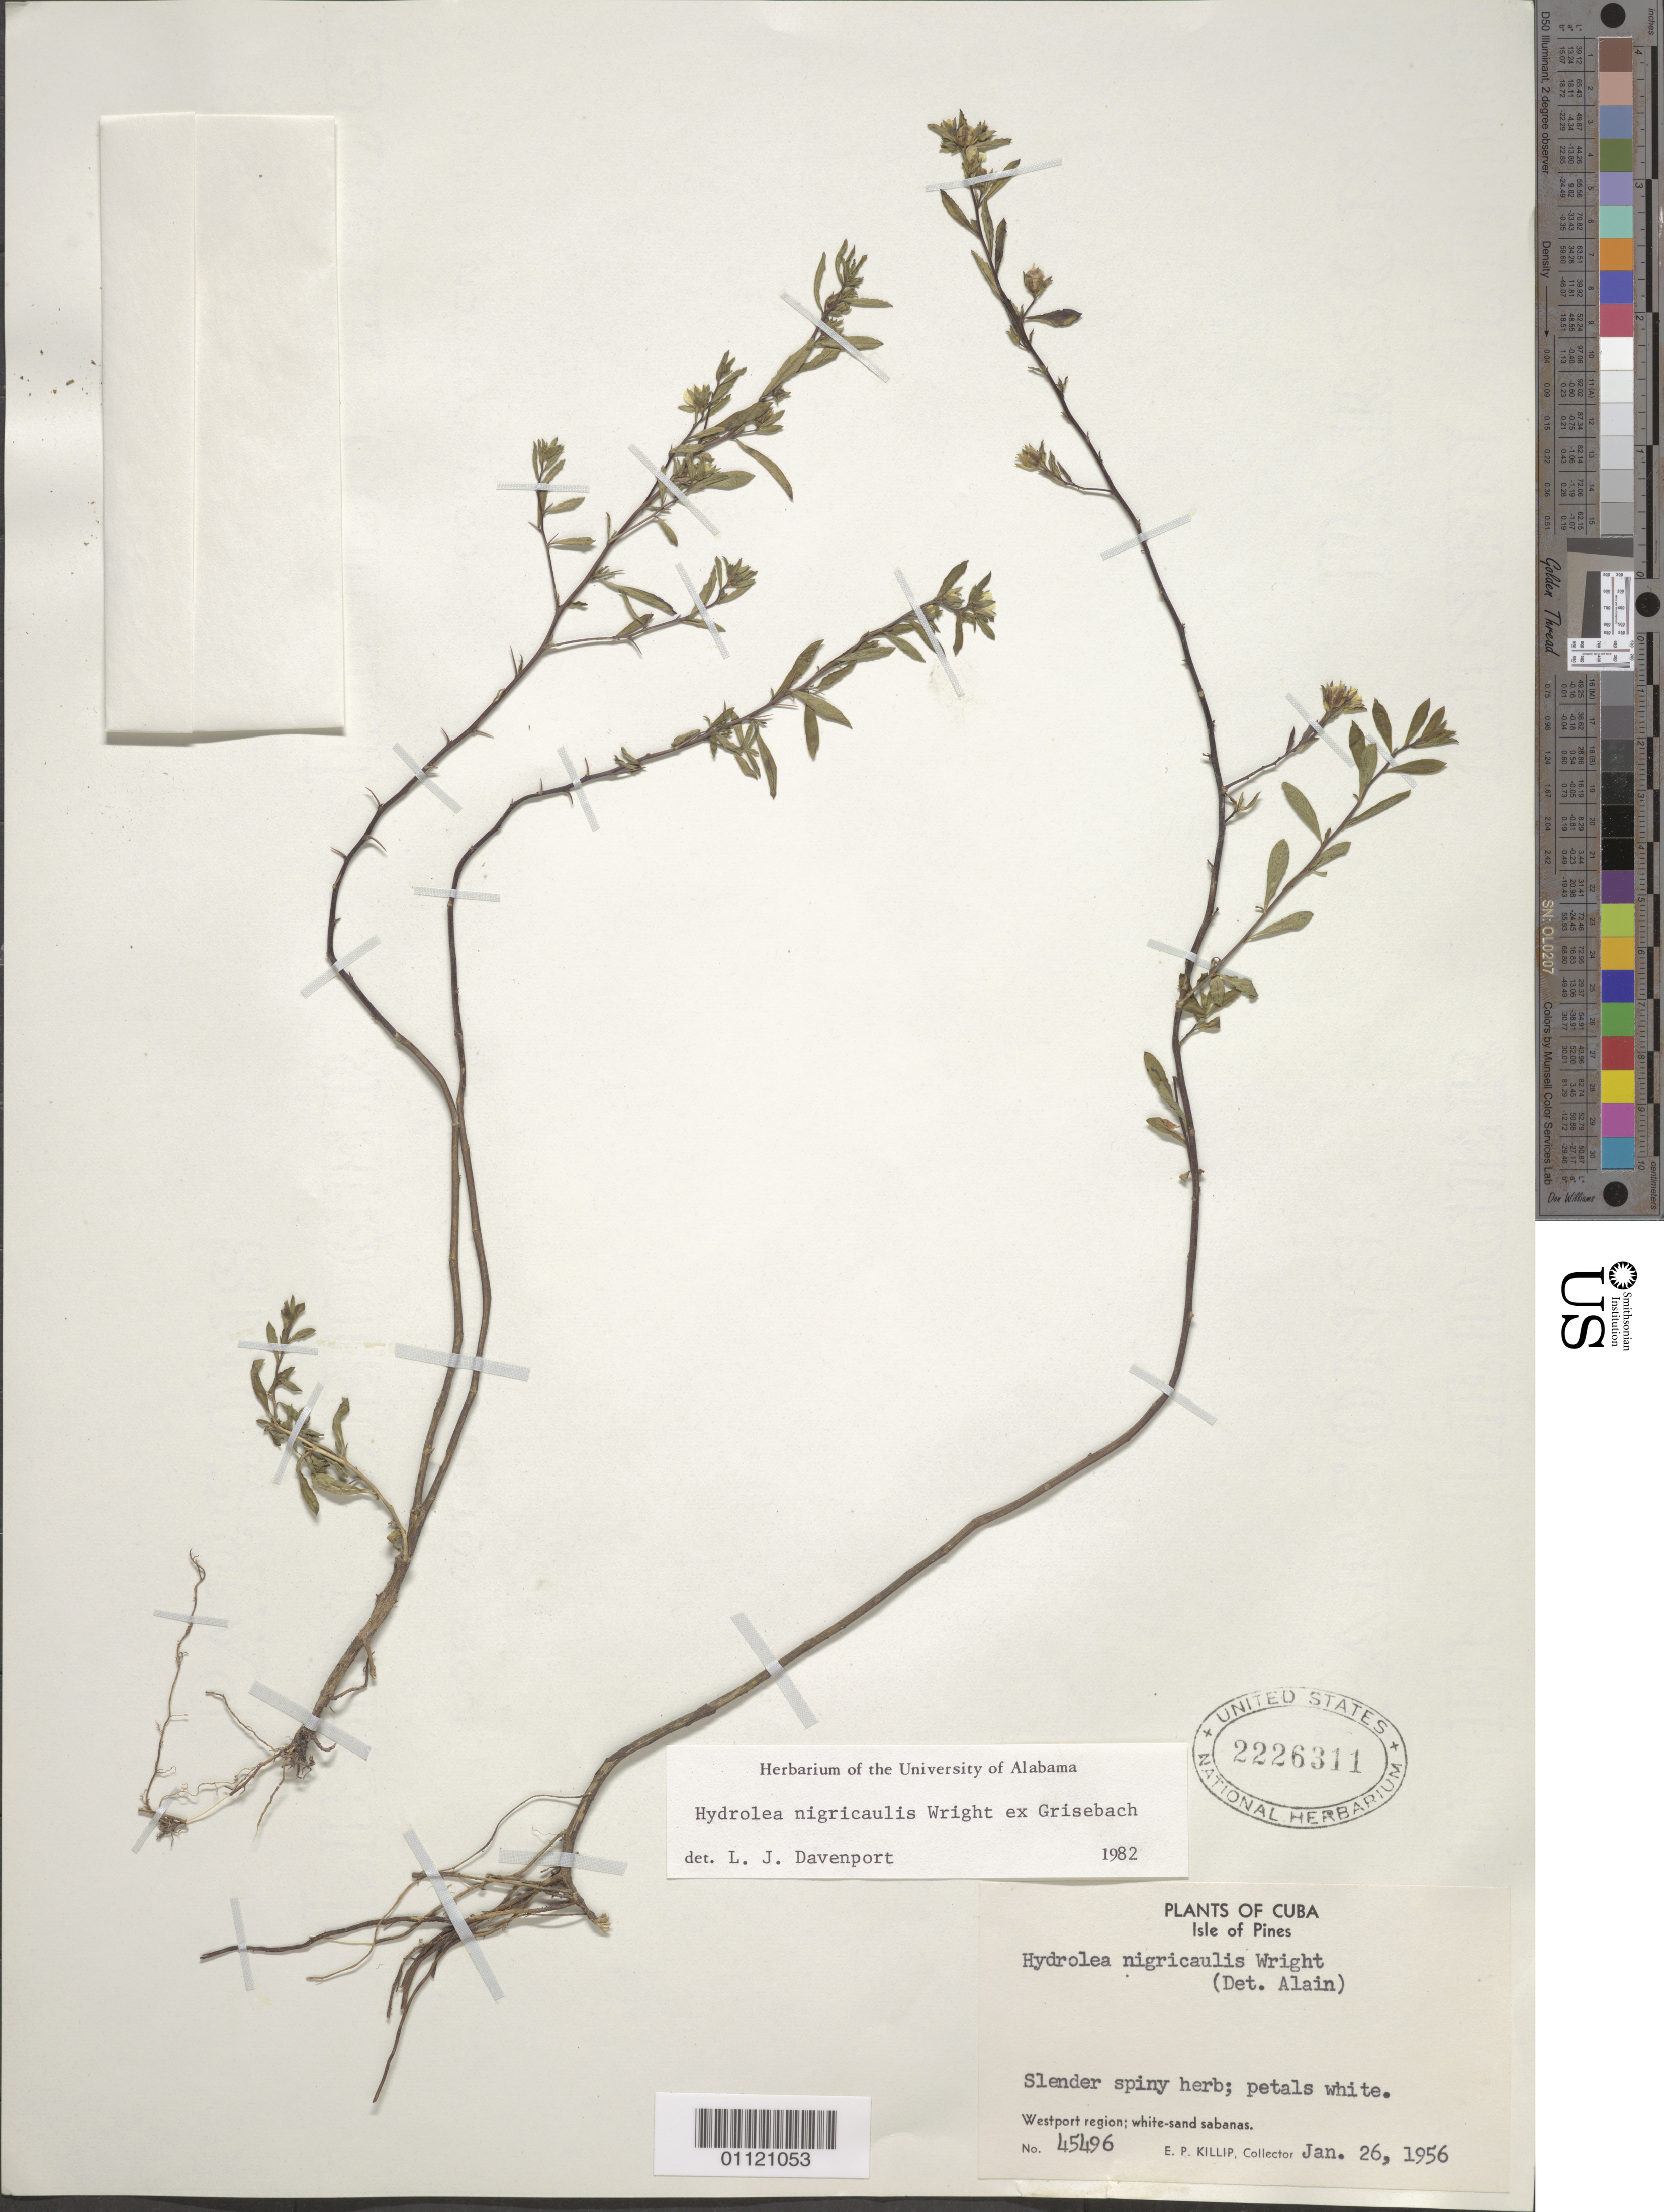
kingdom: Plantae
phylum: Tracheophyta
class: Magnoliopsida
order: Solanales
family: Hydroleaceae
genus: Hydrolea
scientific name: Hydrolea nigricaulis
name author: C. Wright ex Griseb.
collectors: E. P. Killip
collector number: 45496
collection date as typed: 26 Jan 1956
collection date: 1956-01-26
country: Cuba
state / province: Isla de La Juventud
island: Isla de la Juventud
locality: Westport region; white-sand sabanas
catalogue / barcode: US 2226311